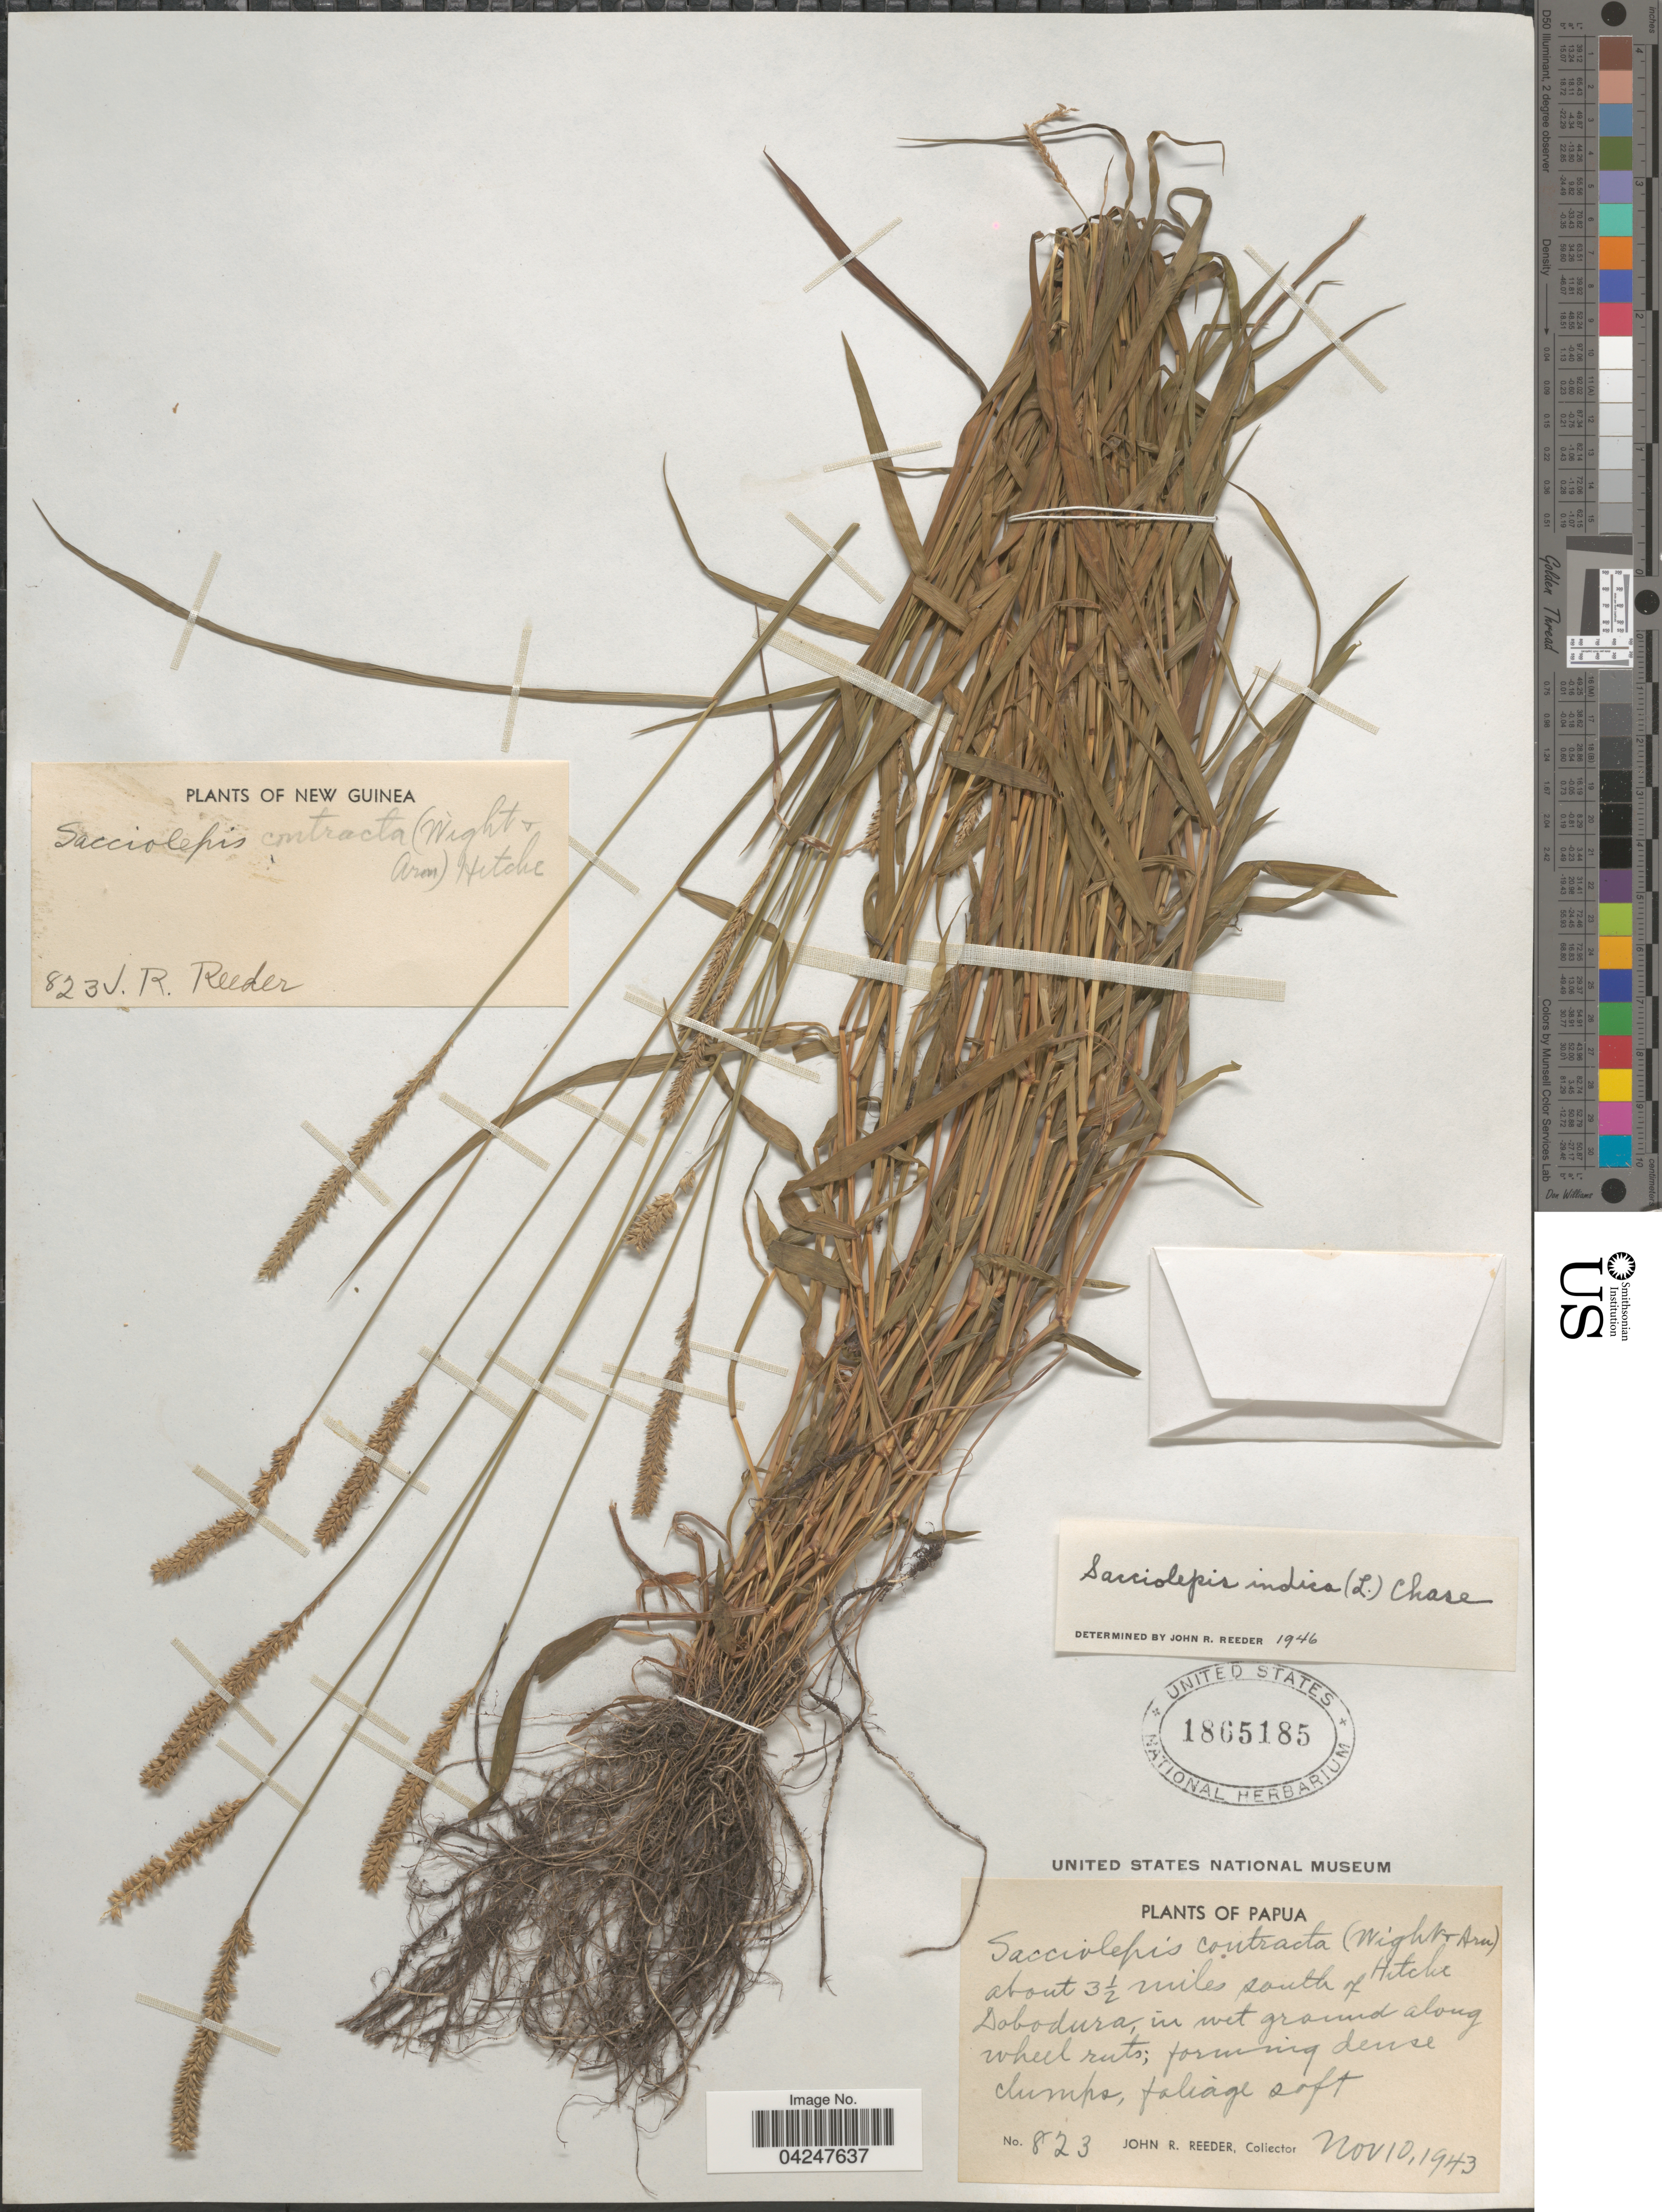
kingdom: Plantae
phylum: Tracheophyta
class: Liliopsida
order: Poales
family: Poaceae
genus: Sacciolepis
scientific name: Sacciolepis indica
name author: (L.) Chase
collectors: J. R. Reeder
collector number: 823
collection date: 1943-11-10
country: Papua New Guinea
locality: Papua. About 3½ miles south of Hitche [interpreted] Dobodura, in wet ground along wheel ruts. New Guinea.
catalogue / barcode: US 1865185